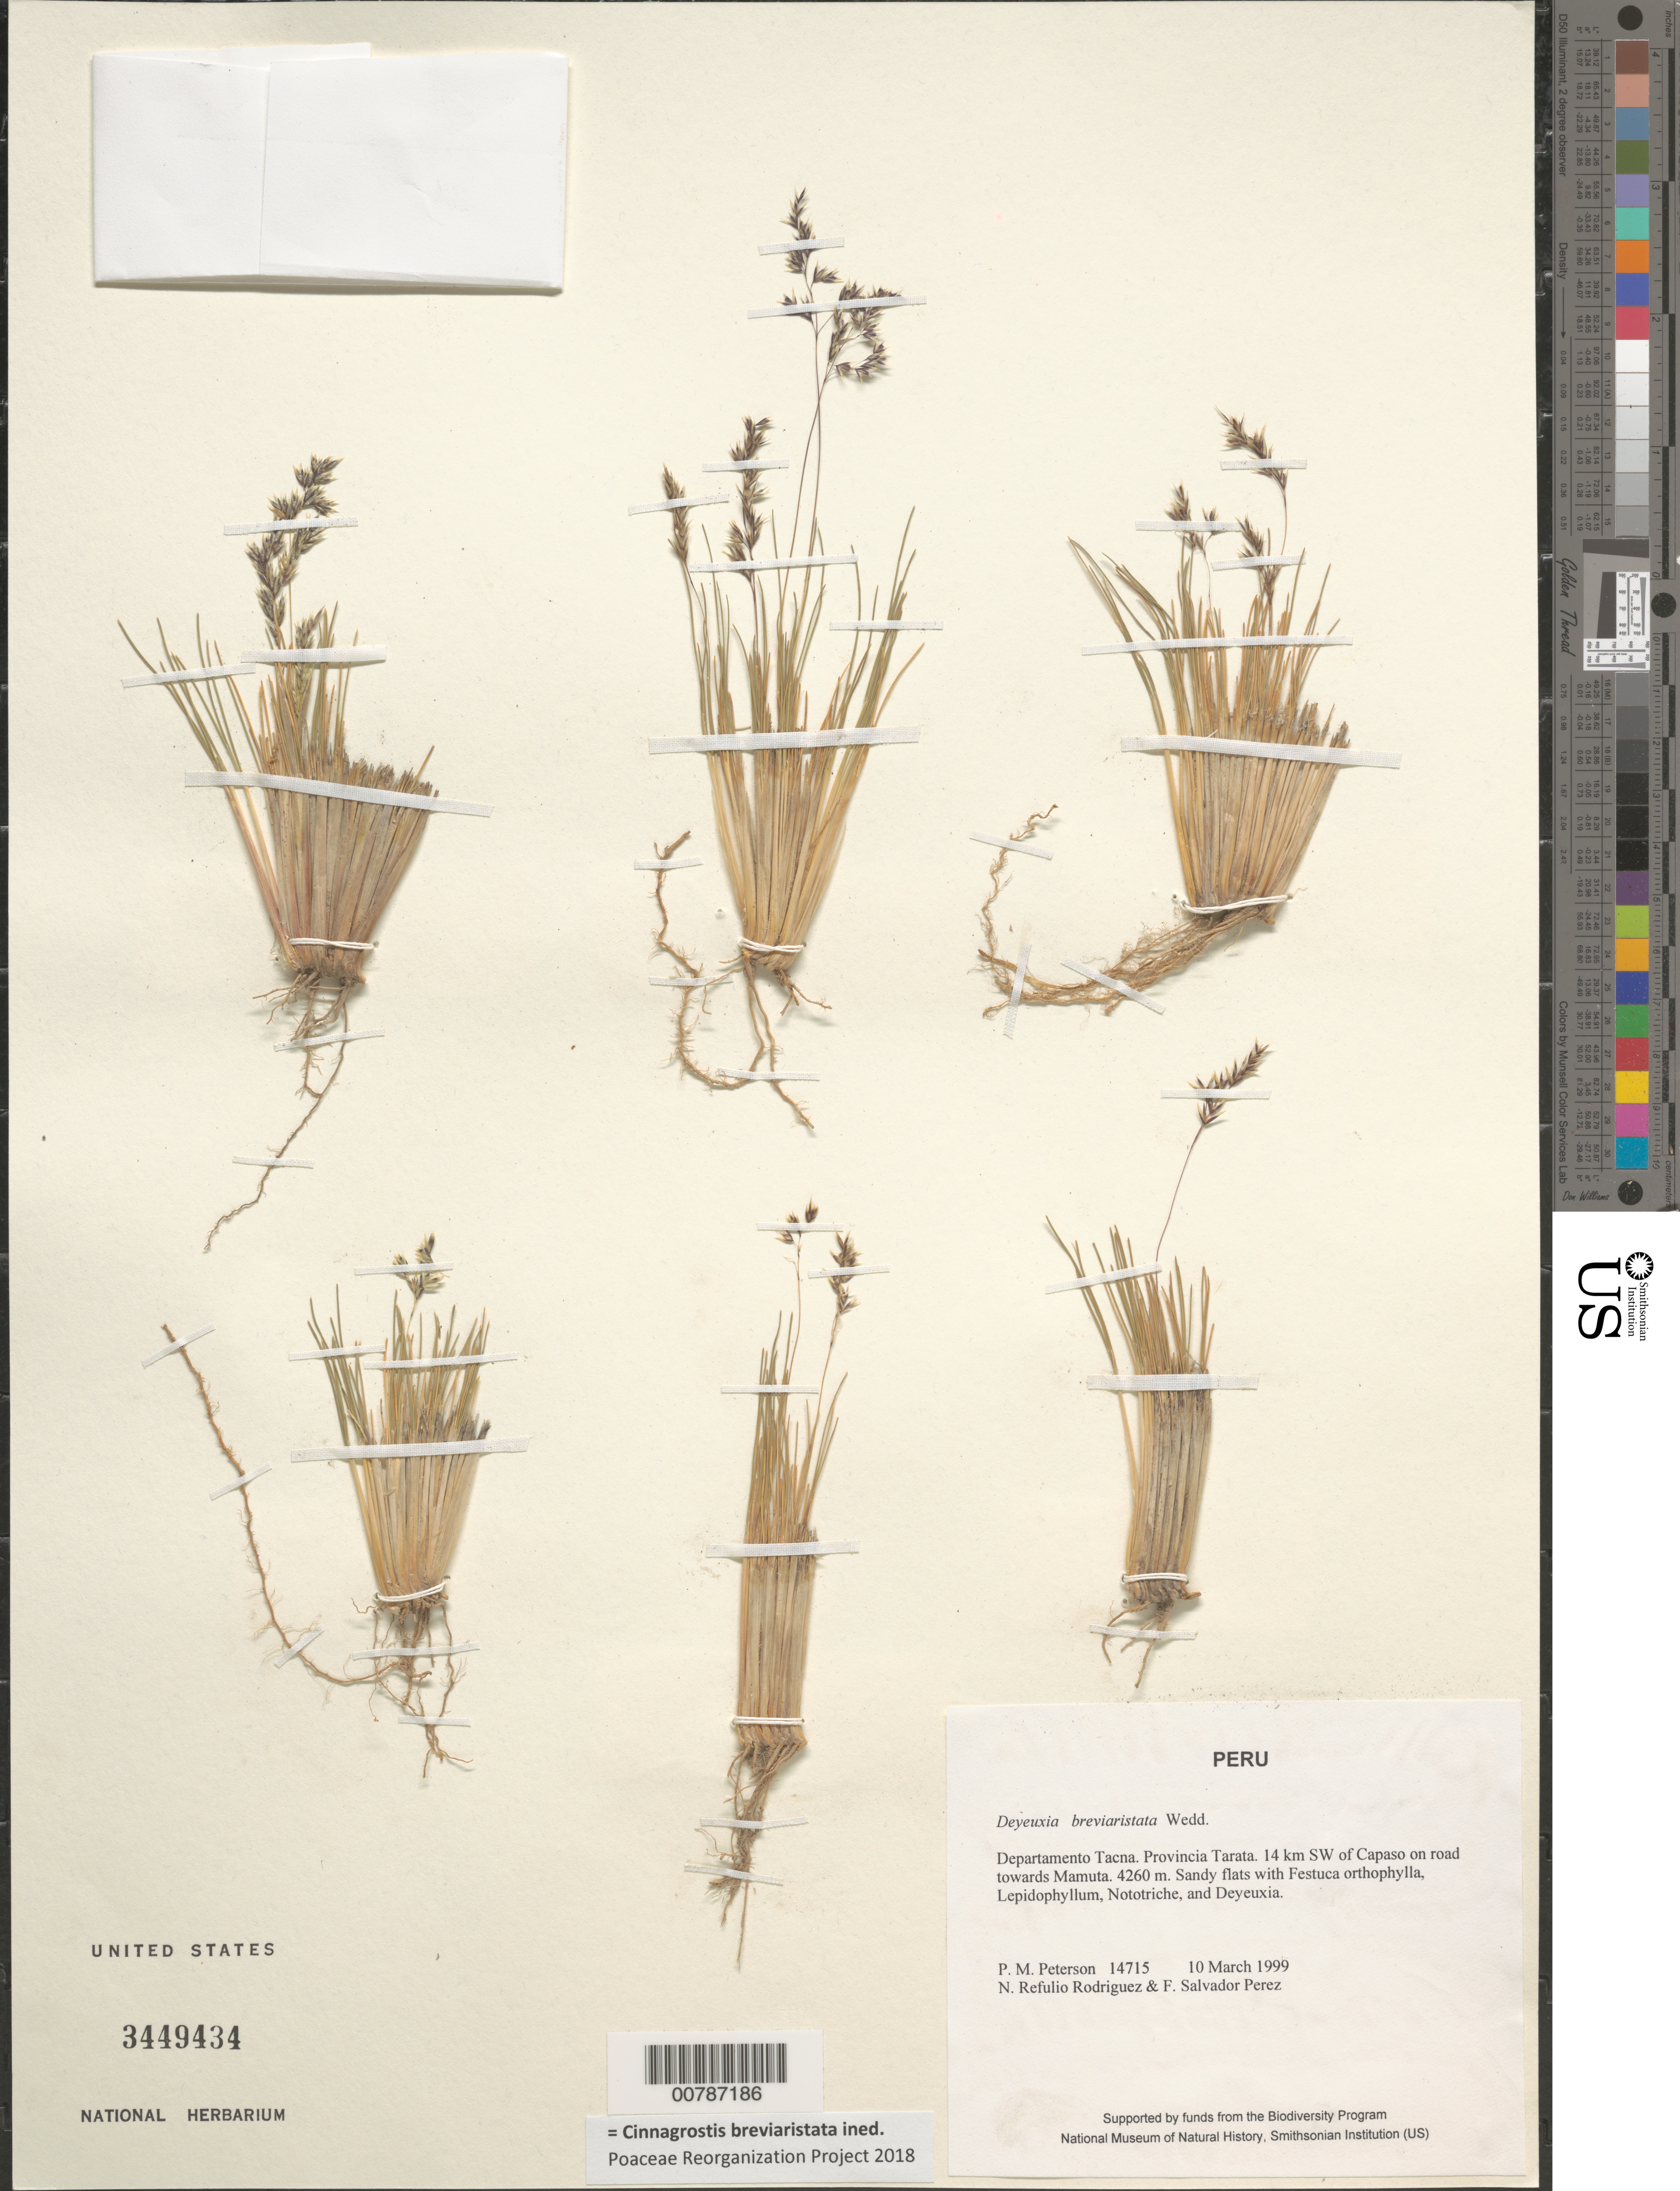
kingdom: Plantae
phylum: Tracheophyta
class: Liliopsida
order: Poales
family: Poaceae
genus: Cinnagrostis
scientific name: Cinnagrostis breviaristata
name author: (Wedd.) P.M. Peterson et al.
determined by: Poaceae Reorganization Project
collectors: P. M. Peterson, N. Refulio-Rodríguez & F. Salvador Perez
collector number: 14715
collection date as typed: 10 Mar 1999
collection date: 1999-03-10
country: Peru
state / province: Tacna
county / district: Tarata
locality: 14 km SW of Capaso on road towards Mamuta.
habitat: Sandy flats with Festuca orthophylla, Lepidophyllum, Nototriche and Deyeuxia.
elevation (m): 4260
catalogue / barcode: US 3449434